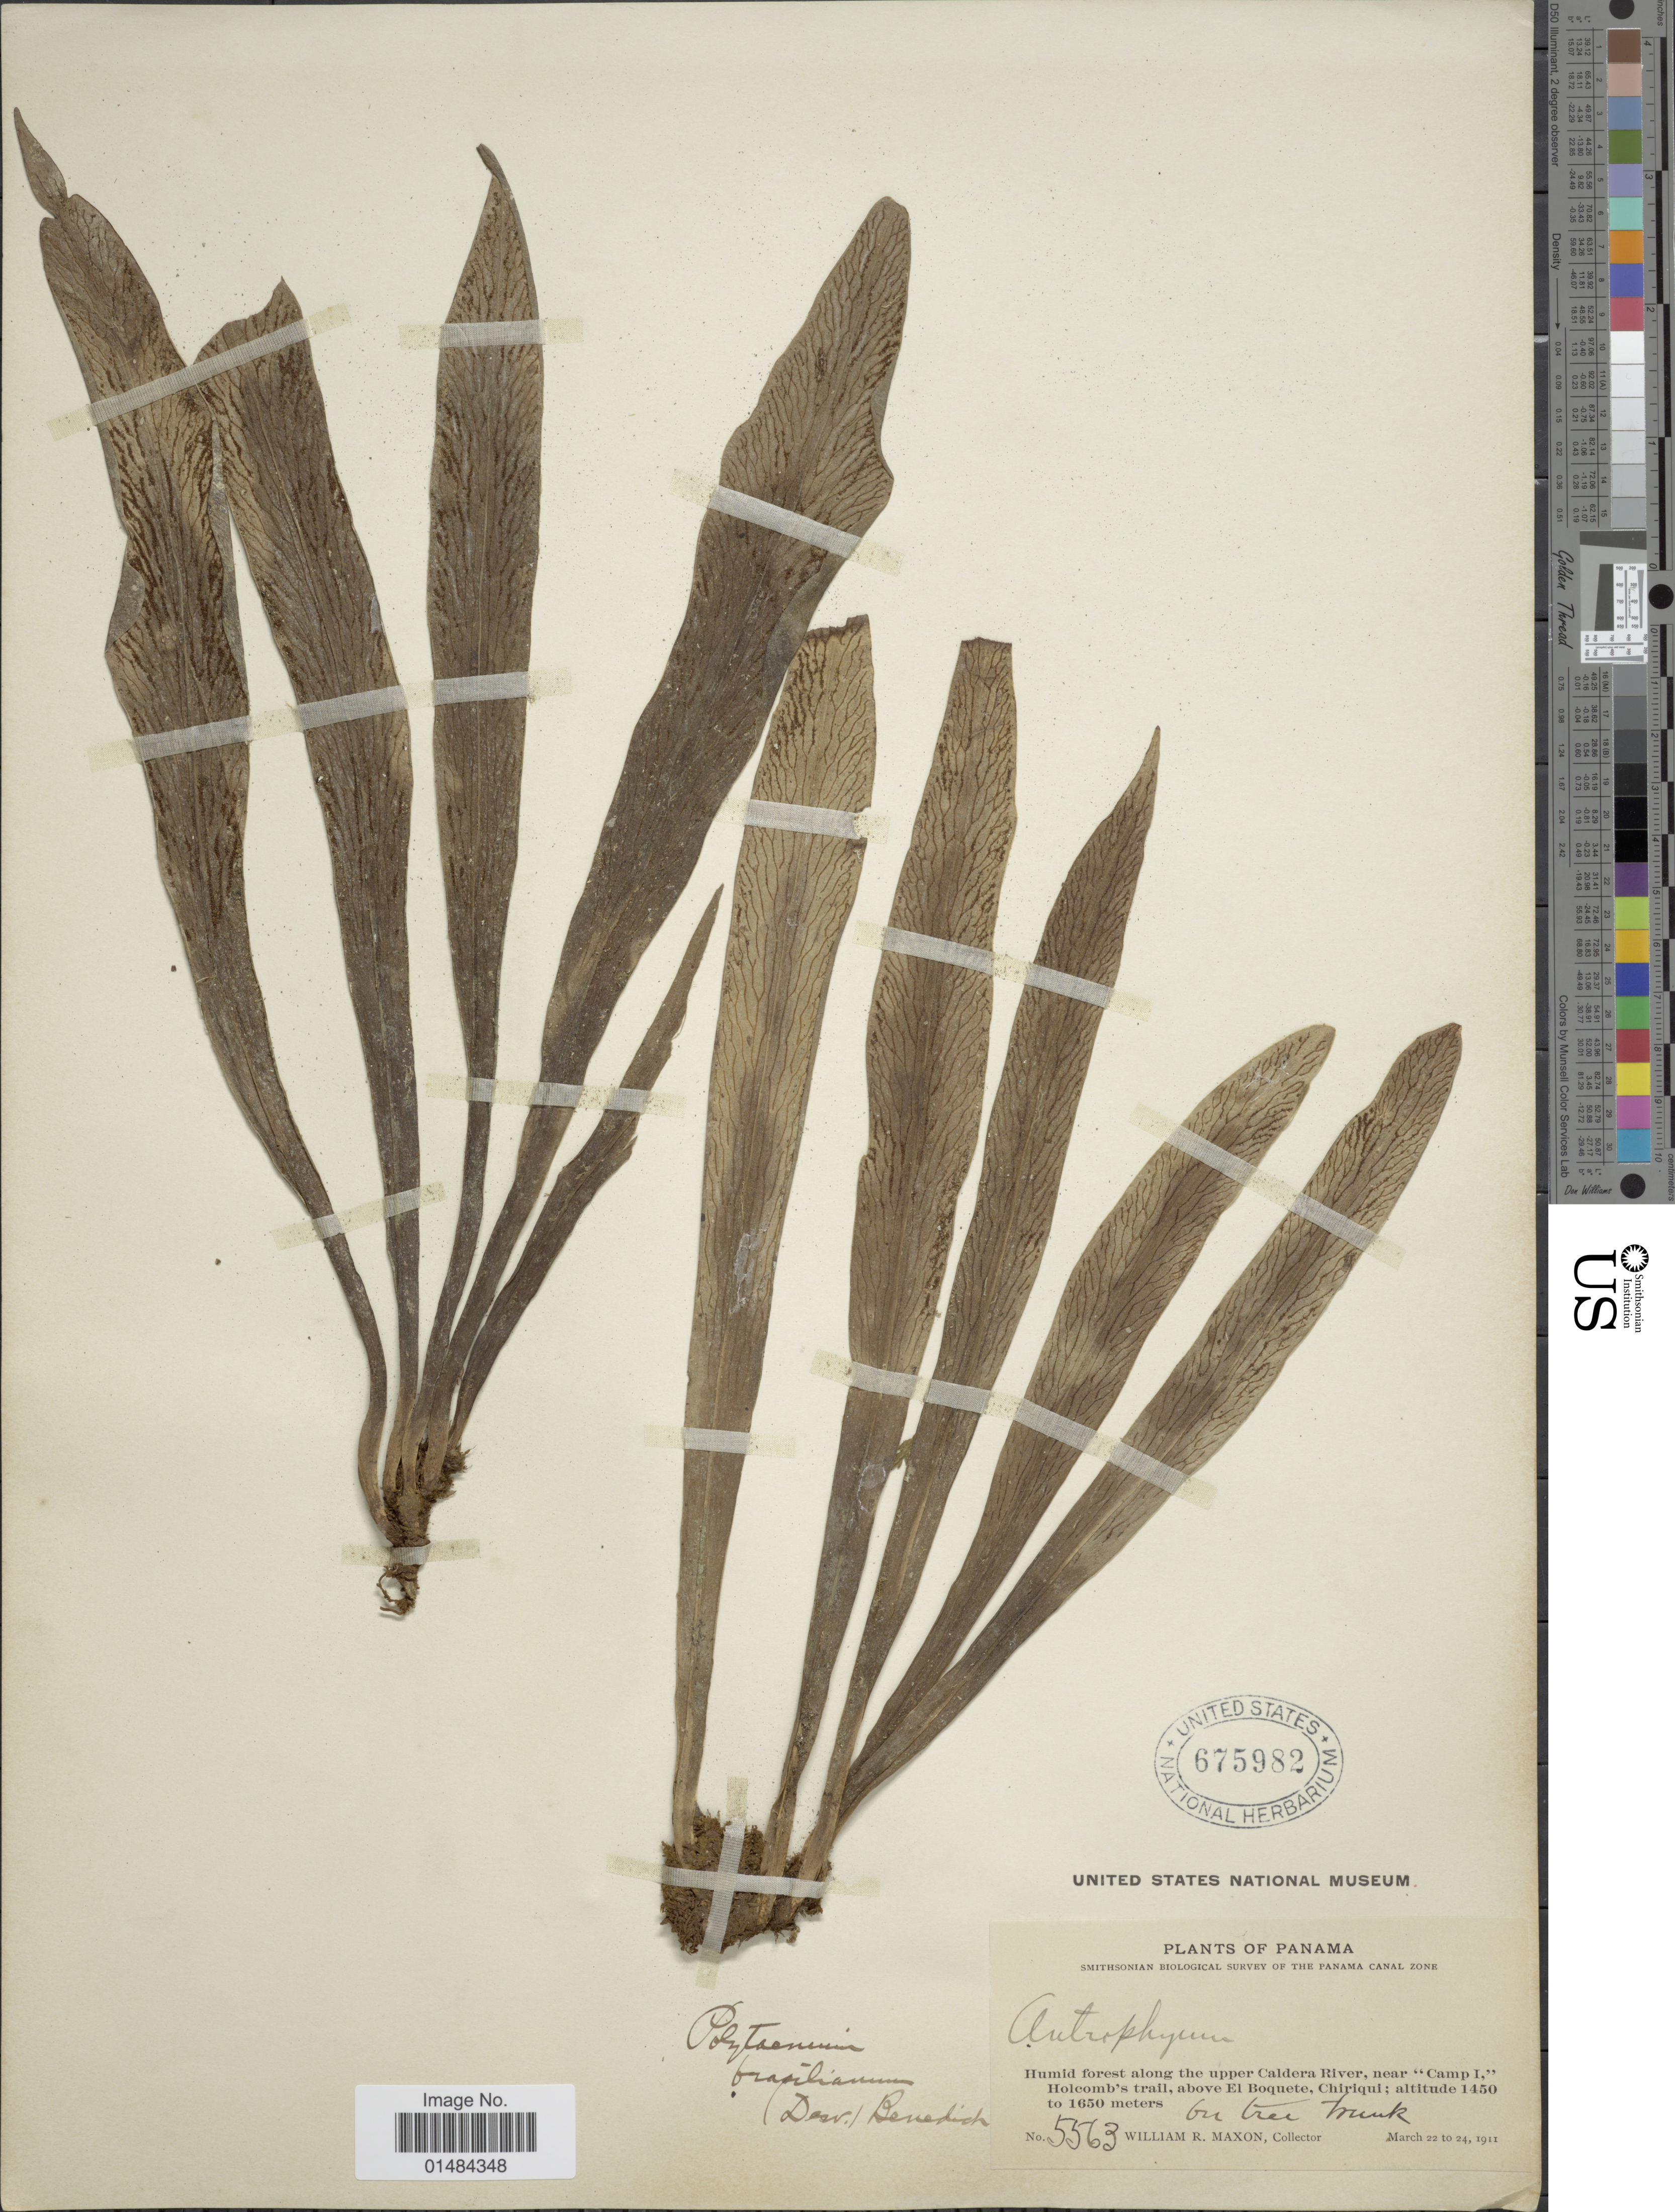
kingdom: Plantae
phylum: Tracheophyta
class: Polypodiopsida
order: Polypodiales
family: Pteridaceae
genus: Polytaenium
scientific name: Polytaenium chlorosporum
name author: (Mickel & Beitel) E.H. Crane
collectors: W. R. Maxon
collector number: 5563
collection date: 1911-03-22/1911-03-24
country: Panama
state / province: Chiriqui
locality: Panama, Canal Zone, Humid forest along the upper Caldera River, near "Camp I," Holcomb's trail, above El Boquete, Chiriqui.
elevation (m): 1450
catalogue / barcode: US 675982